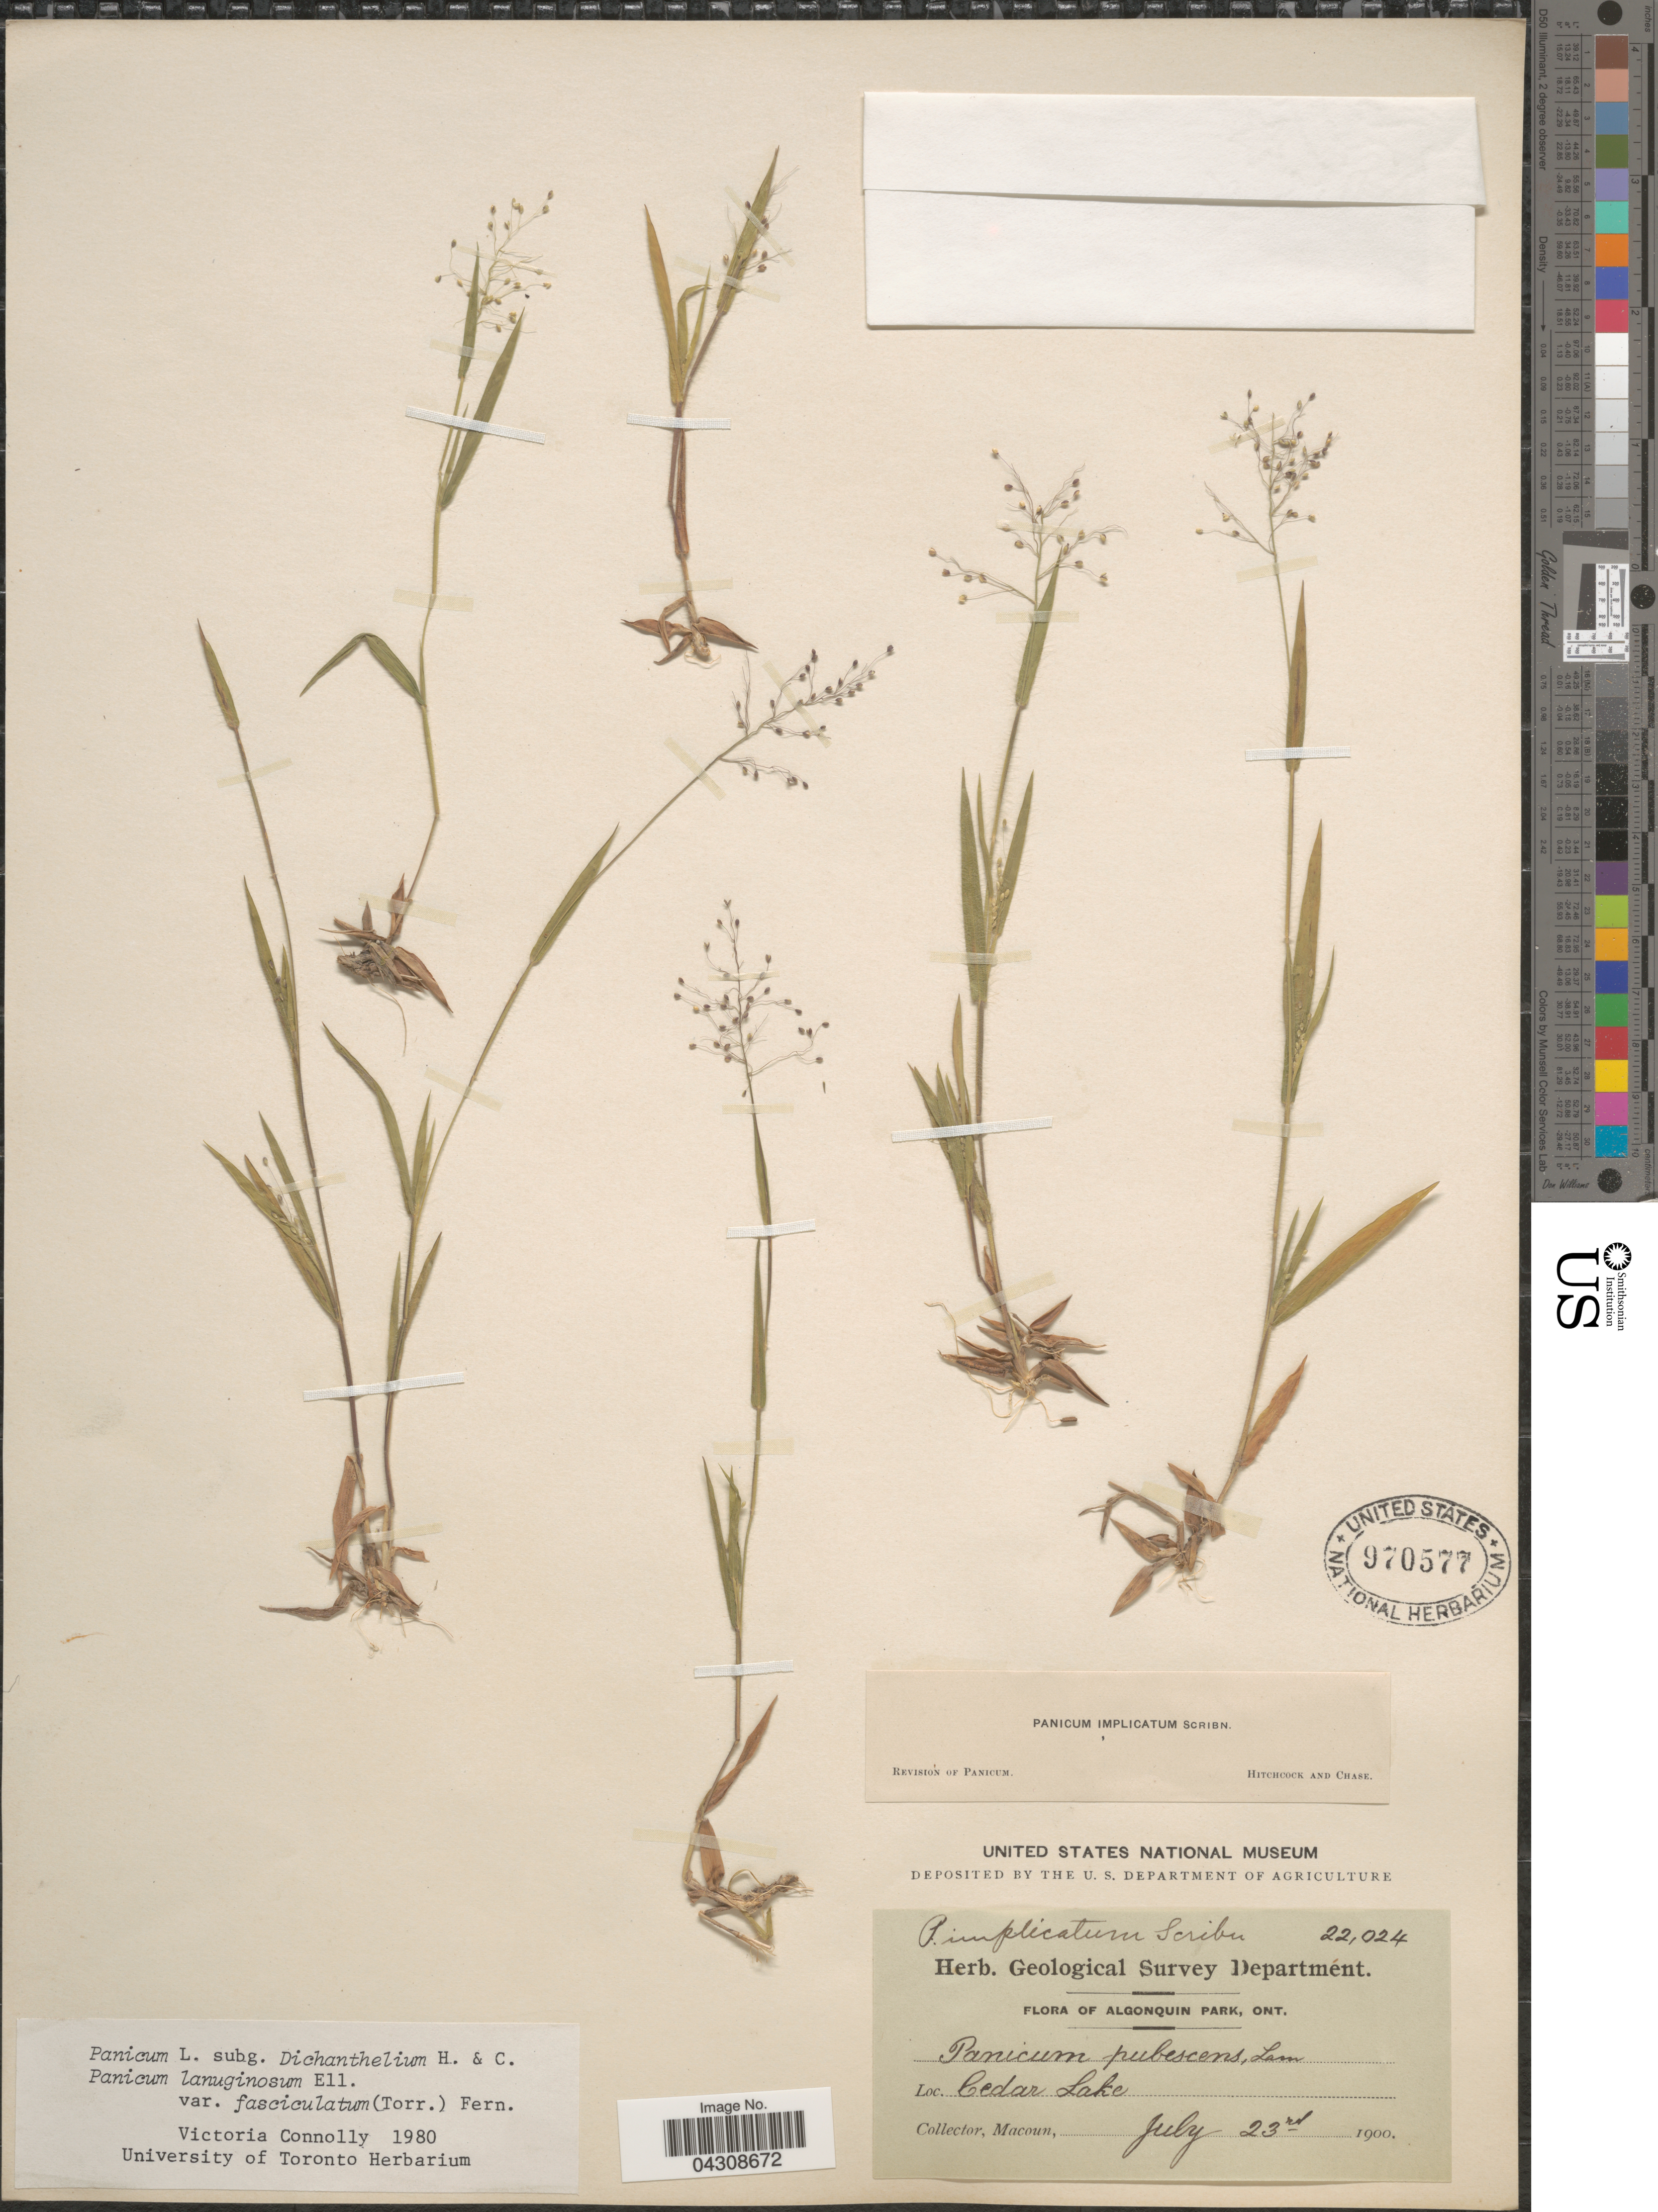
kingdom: Plantae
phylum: Tracheophyta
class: Liliopsida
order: Poales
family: Poaceae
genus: Dichanthelium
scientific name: Dichanthelium acuminatum var. acuminatum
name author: (Sw.) Gould & C.A. Clark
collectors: -- Macoun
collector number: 22024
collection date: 1900-07-23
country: Canada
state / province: Ontario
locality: Geological Survey Department. Algonquin Park. Cedar Lake.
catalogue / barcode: US 970577